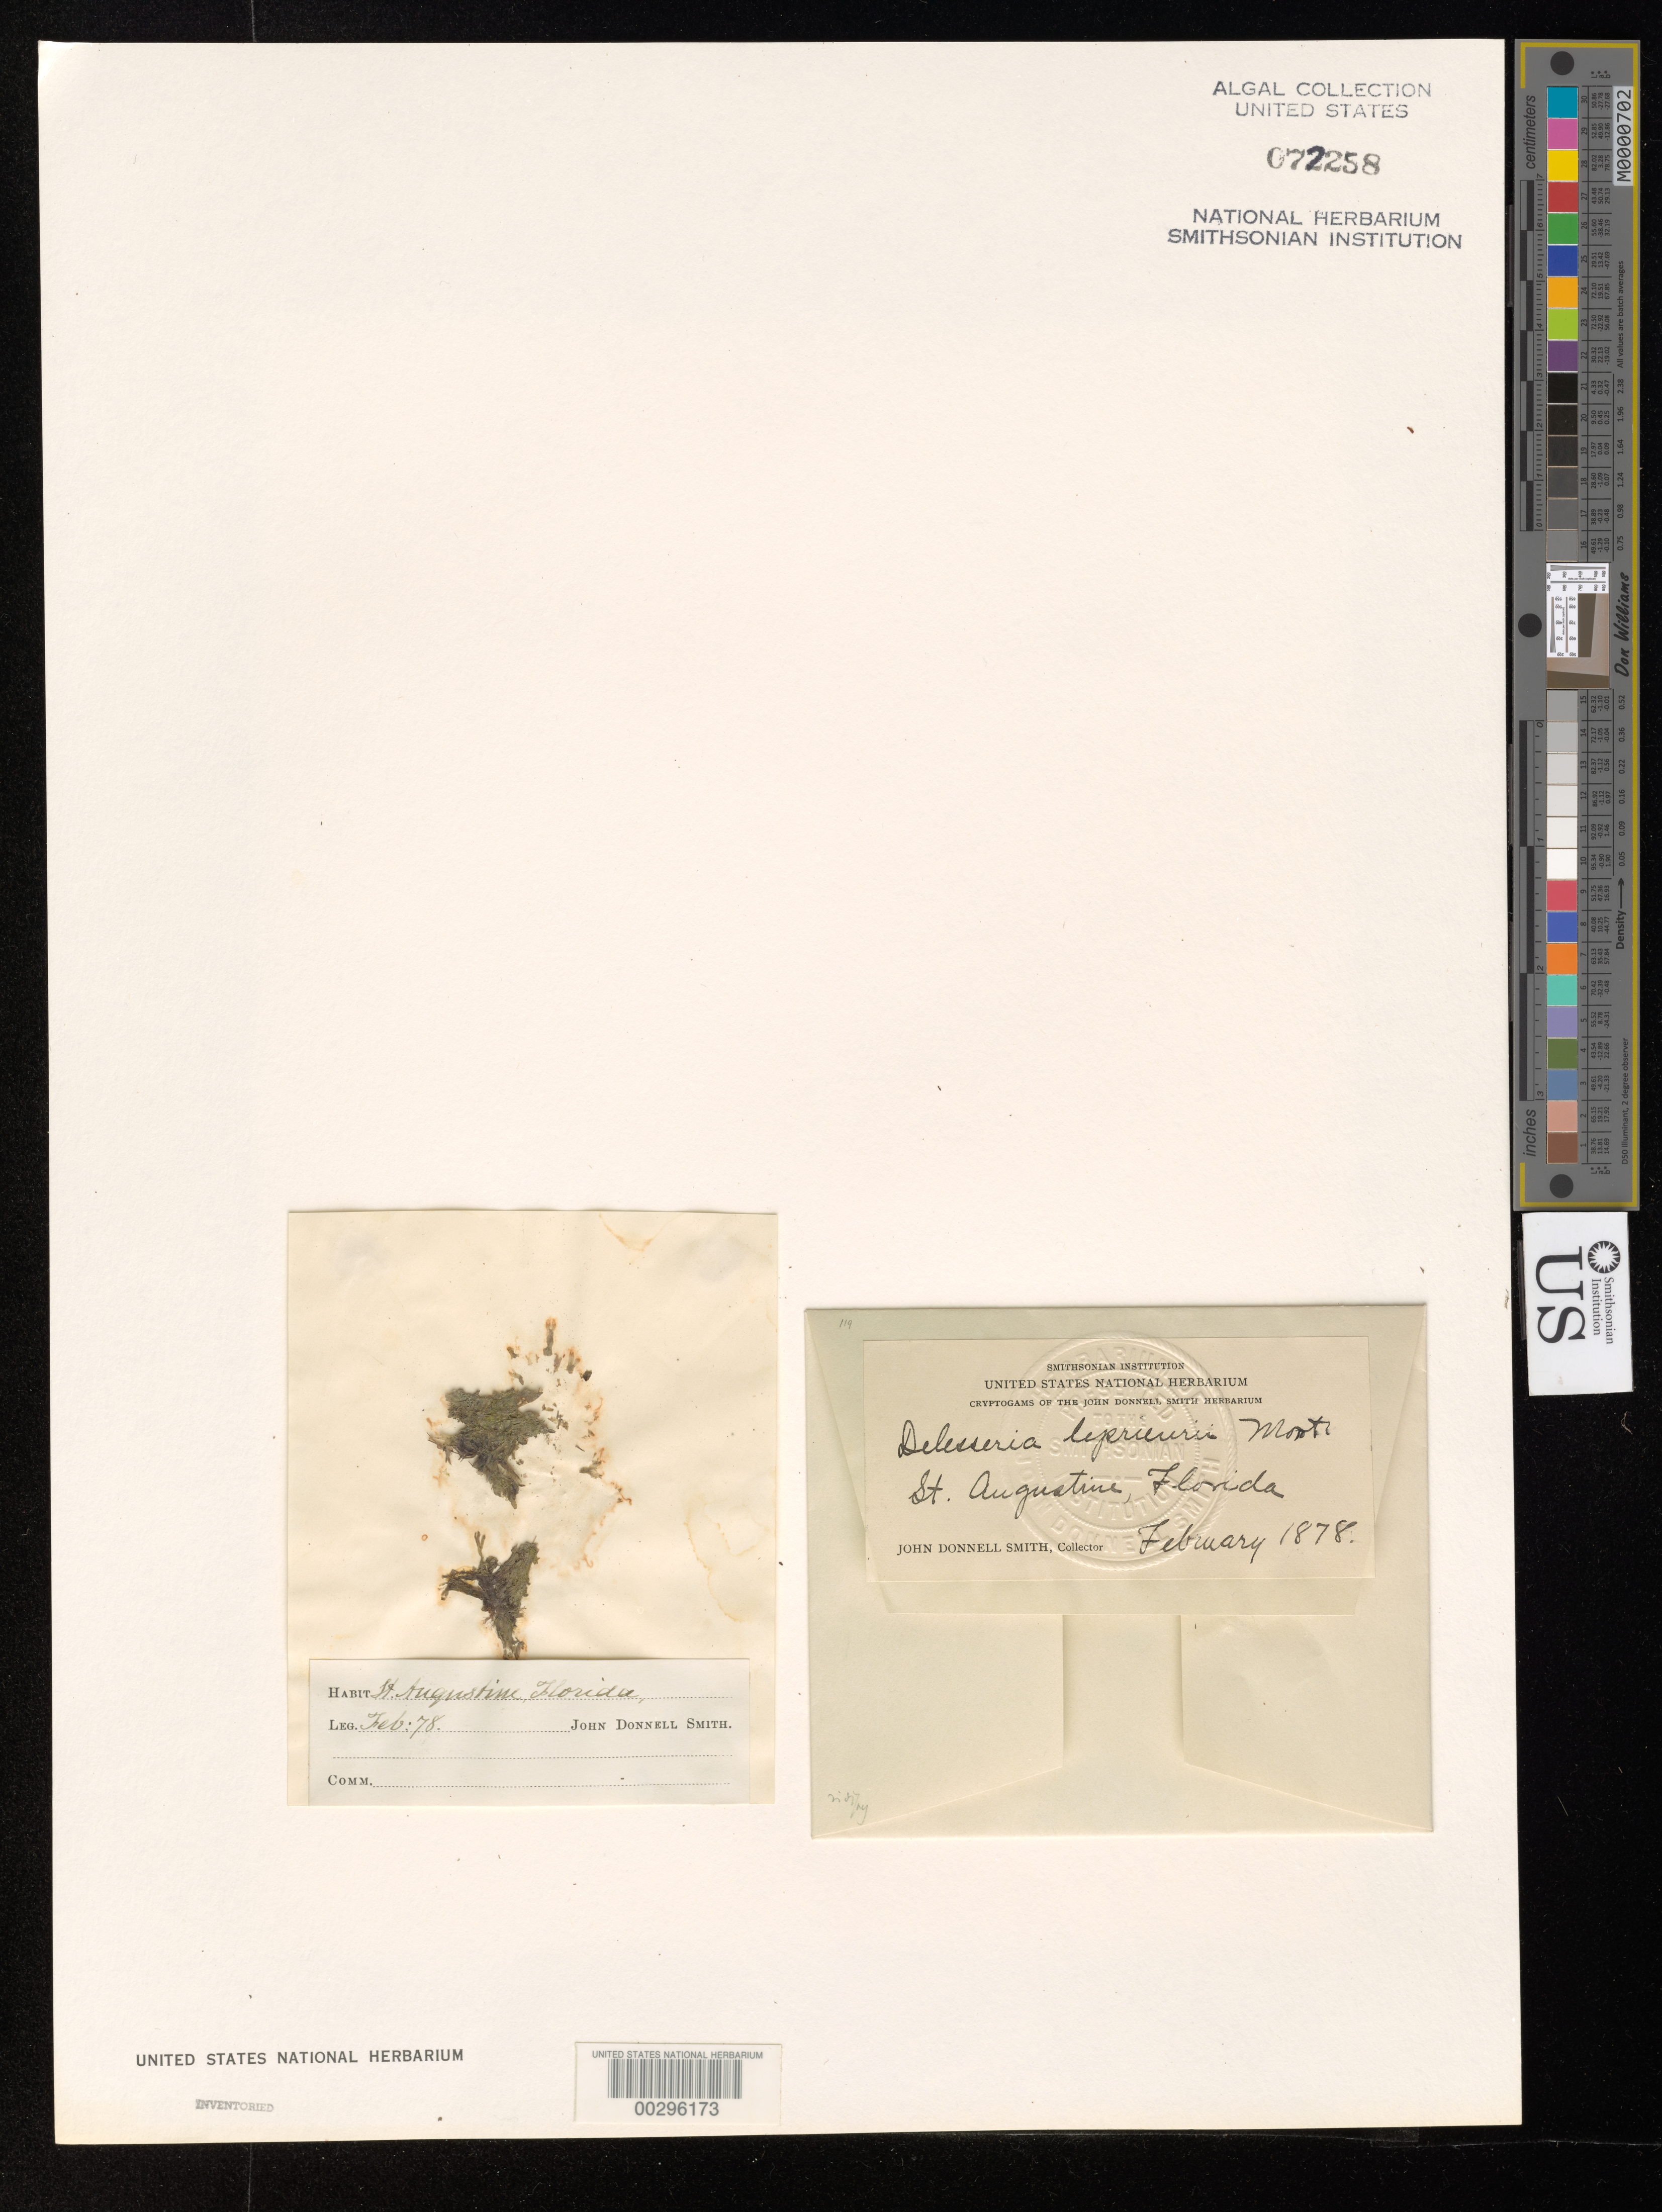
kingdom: Plantae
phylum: Rhodophyta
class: Florideophyceae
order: Ceramiales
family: Delesseriaceae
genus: Caloglossa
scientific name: Caloglossa leprieurii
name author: (Mont.) G. Martens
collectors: J. Donnell Smith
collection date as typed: Feb 1878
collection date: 1878-02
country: United States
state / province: Florida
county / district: Saint Johns County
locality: St. Augustine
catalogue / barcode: US 72258